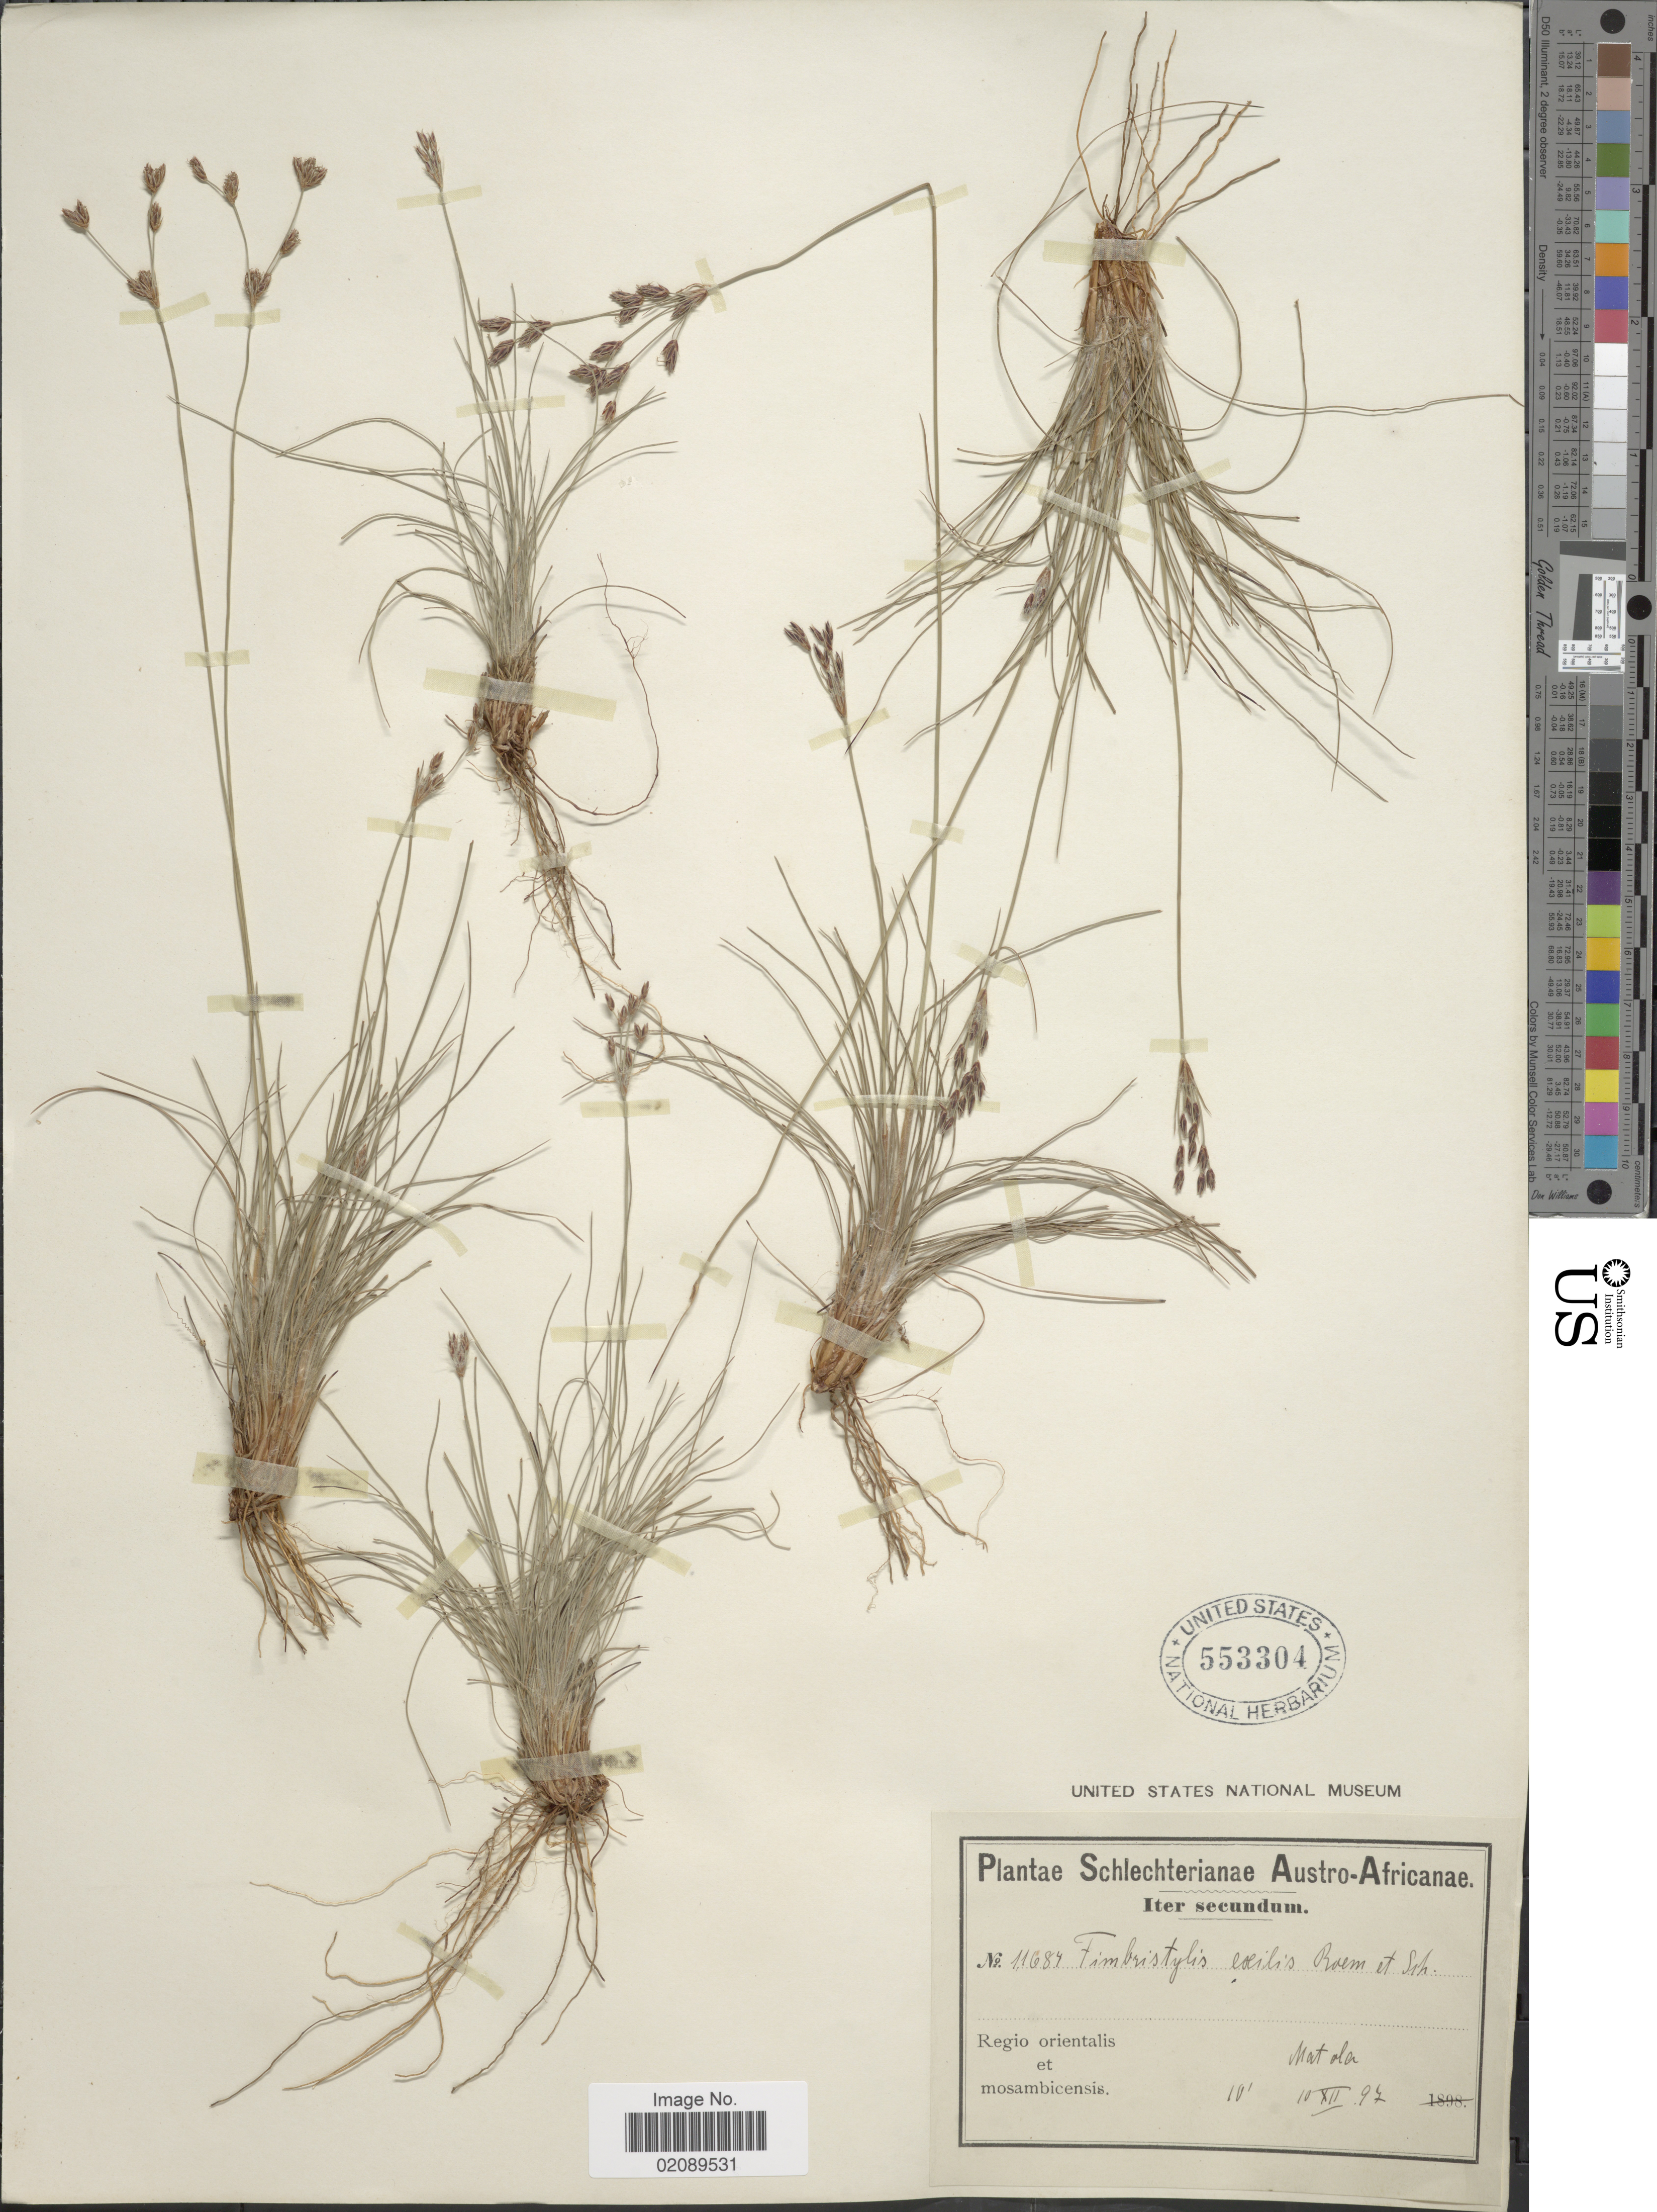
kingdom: Plantae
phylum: Tracheophyta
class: Liliopsida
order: Poales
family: Cyperaceae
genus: Bulbostylis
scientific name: Bulbostylis hispidula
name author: (Vahl) R.W. Haines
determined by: Strong, Mark T., (BOT), Smithsonian Institution - National Museum of Natural History (UNITED STATES)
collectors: Schlechter, --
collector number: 11684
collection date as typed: Transcribed d/m/y: 10/12/97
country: Mozambique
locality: Austro-Africanae, Regio orientalis et mosambicensis, Matola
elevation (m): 3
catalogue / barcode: US 553304